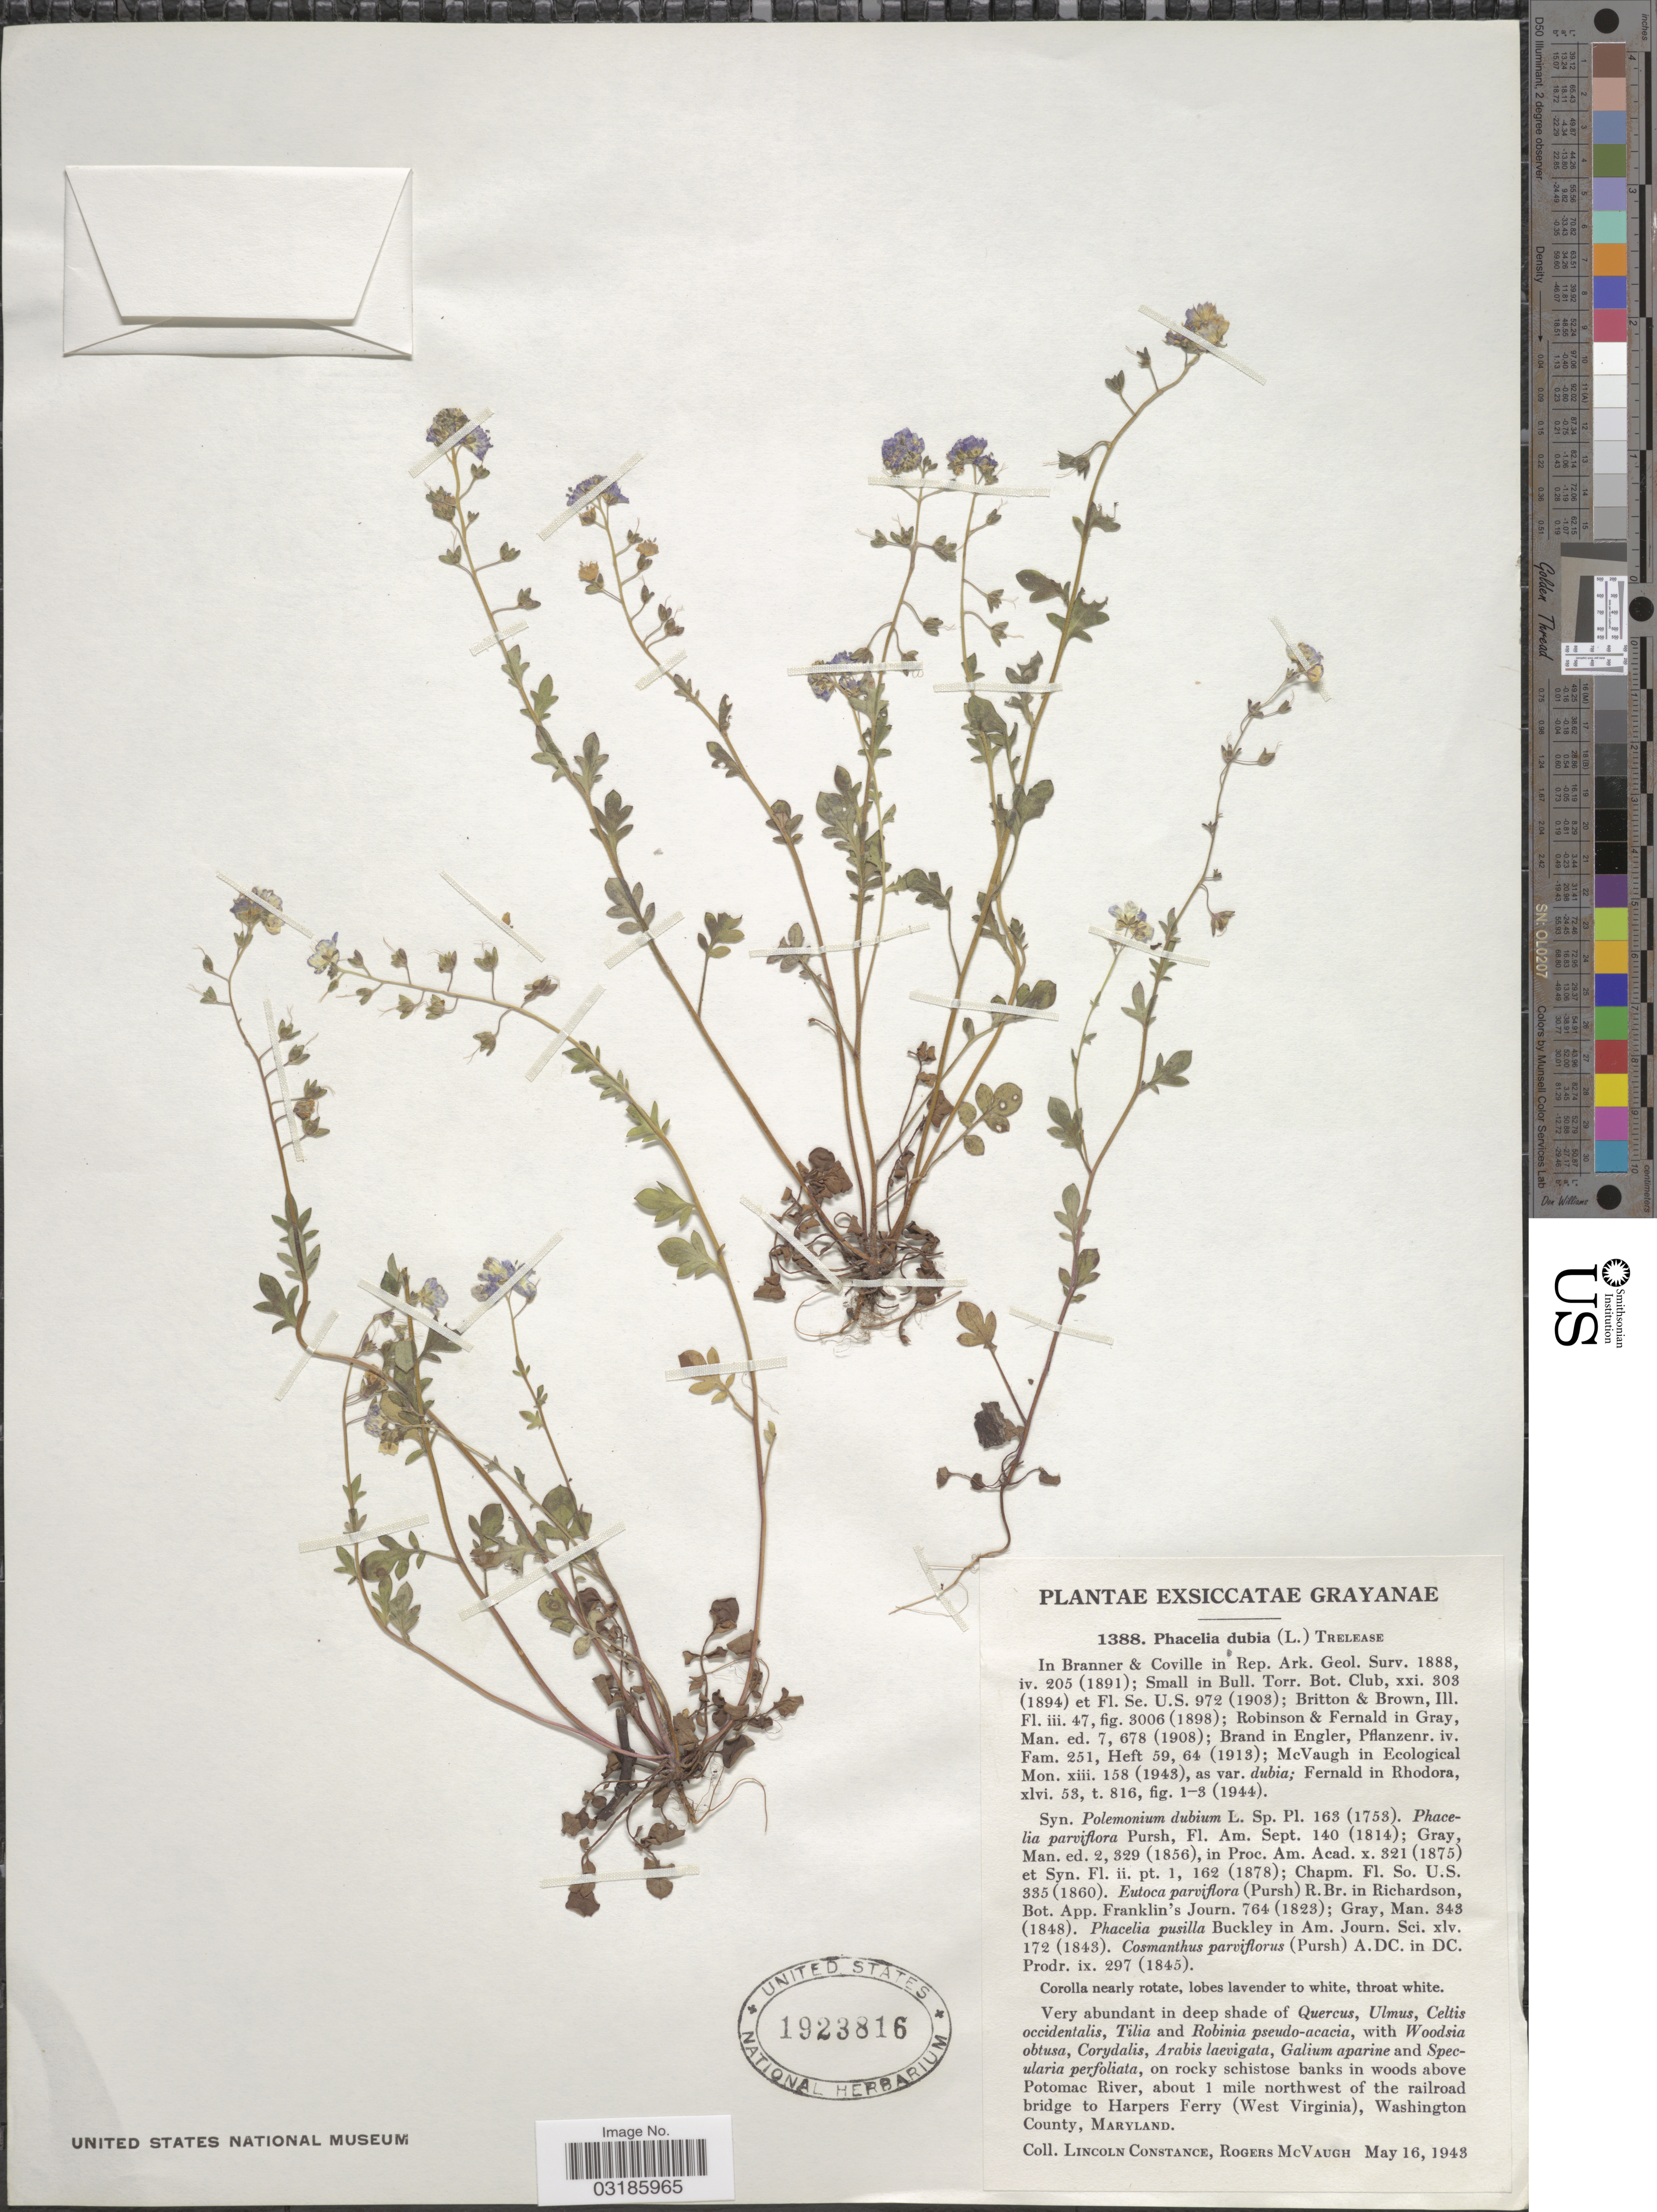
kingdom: Plantae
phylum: Tracheophyta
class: Magnoliopsida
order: Boraginales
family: Hydrophyllaceae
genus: Phacelia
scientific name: Phacelia dubia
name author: (L.) Trel.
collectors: L. Constance & R. McVaugh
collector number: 1388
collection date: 1943-05-16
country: United States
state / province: Maryland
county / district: Washington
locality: On rocky schistose banks in woods above Potomac River, about 1 mile northwest of the railroad bridge to Harpers Ferry (West Virginia), Washington County.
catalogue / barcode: US 1923816